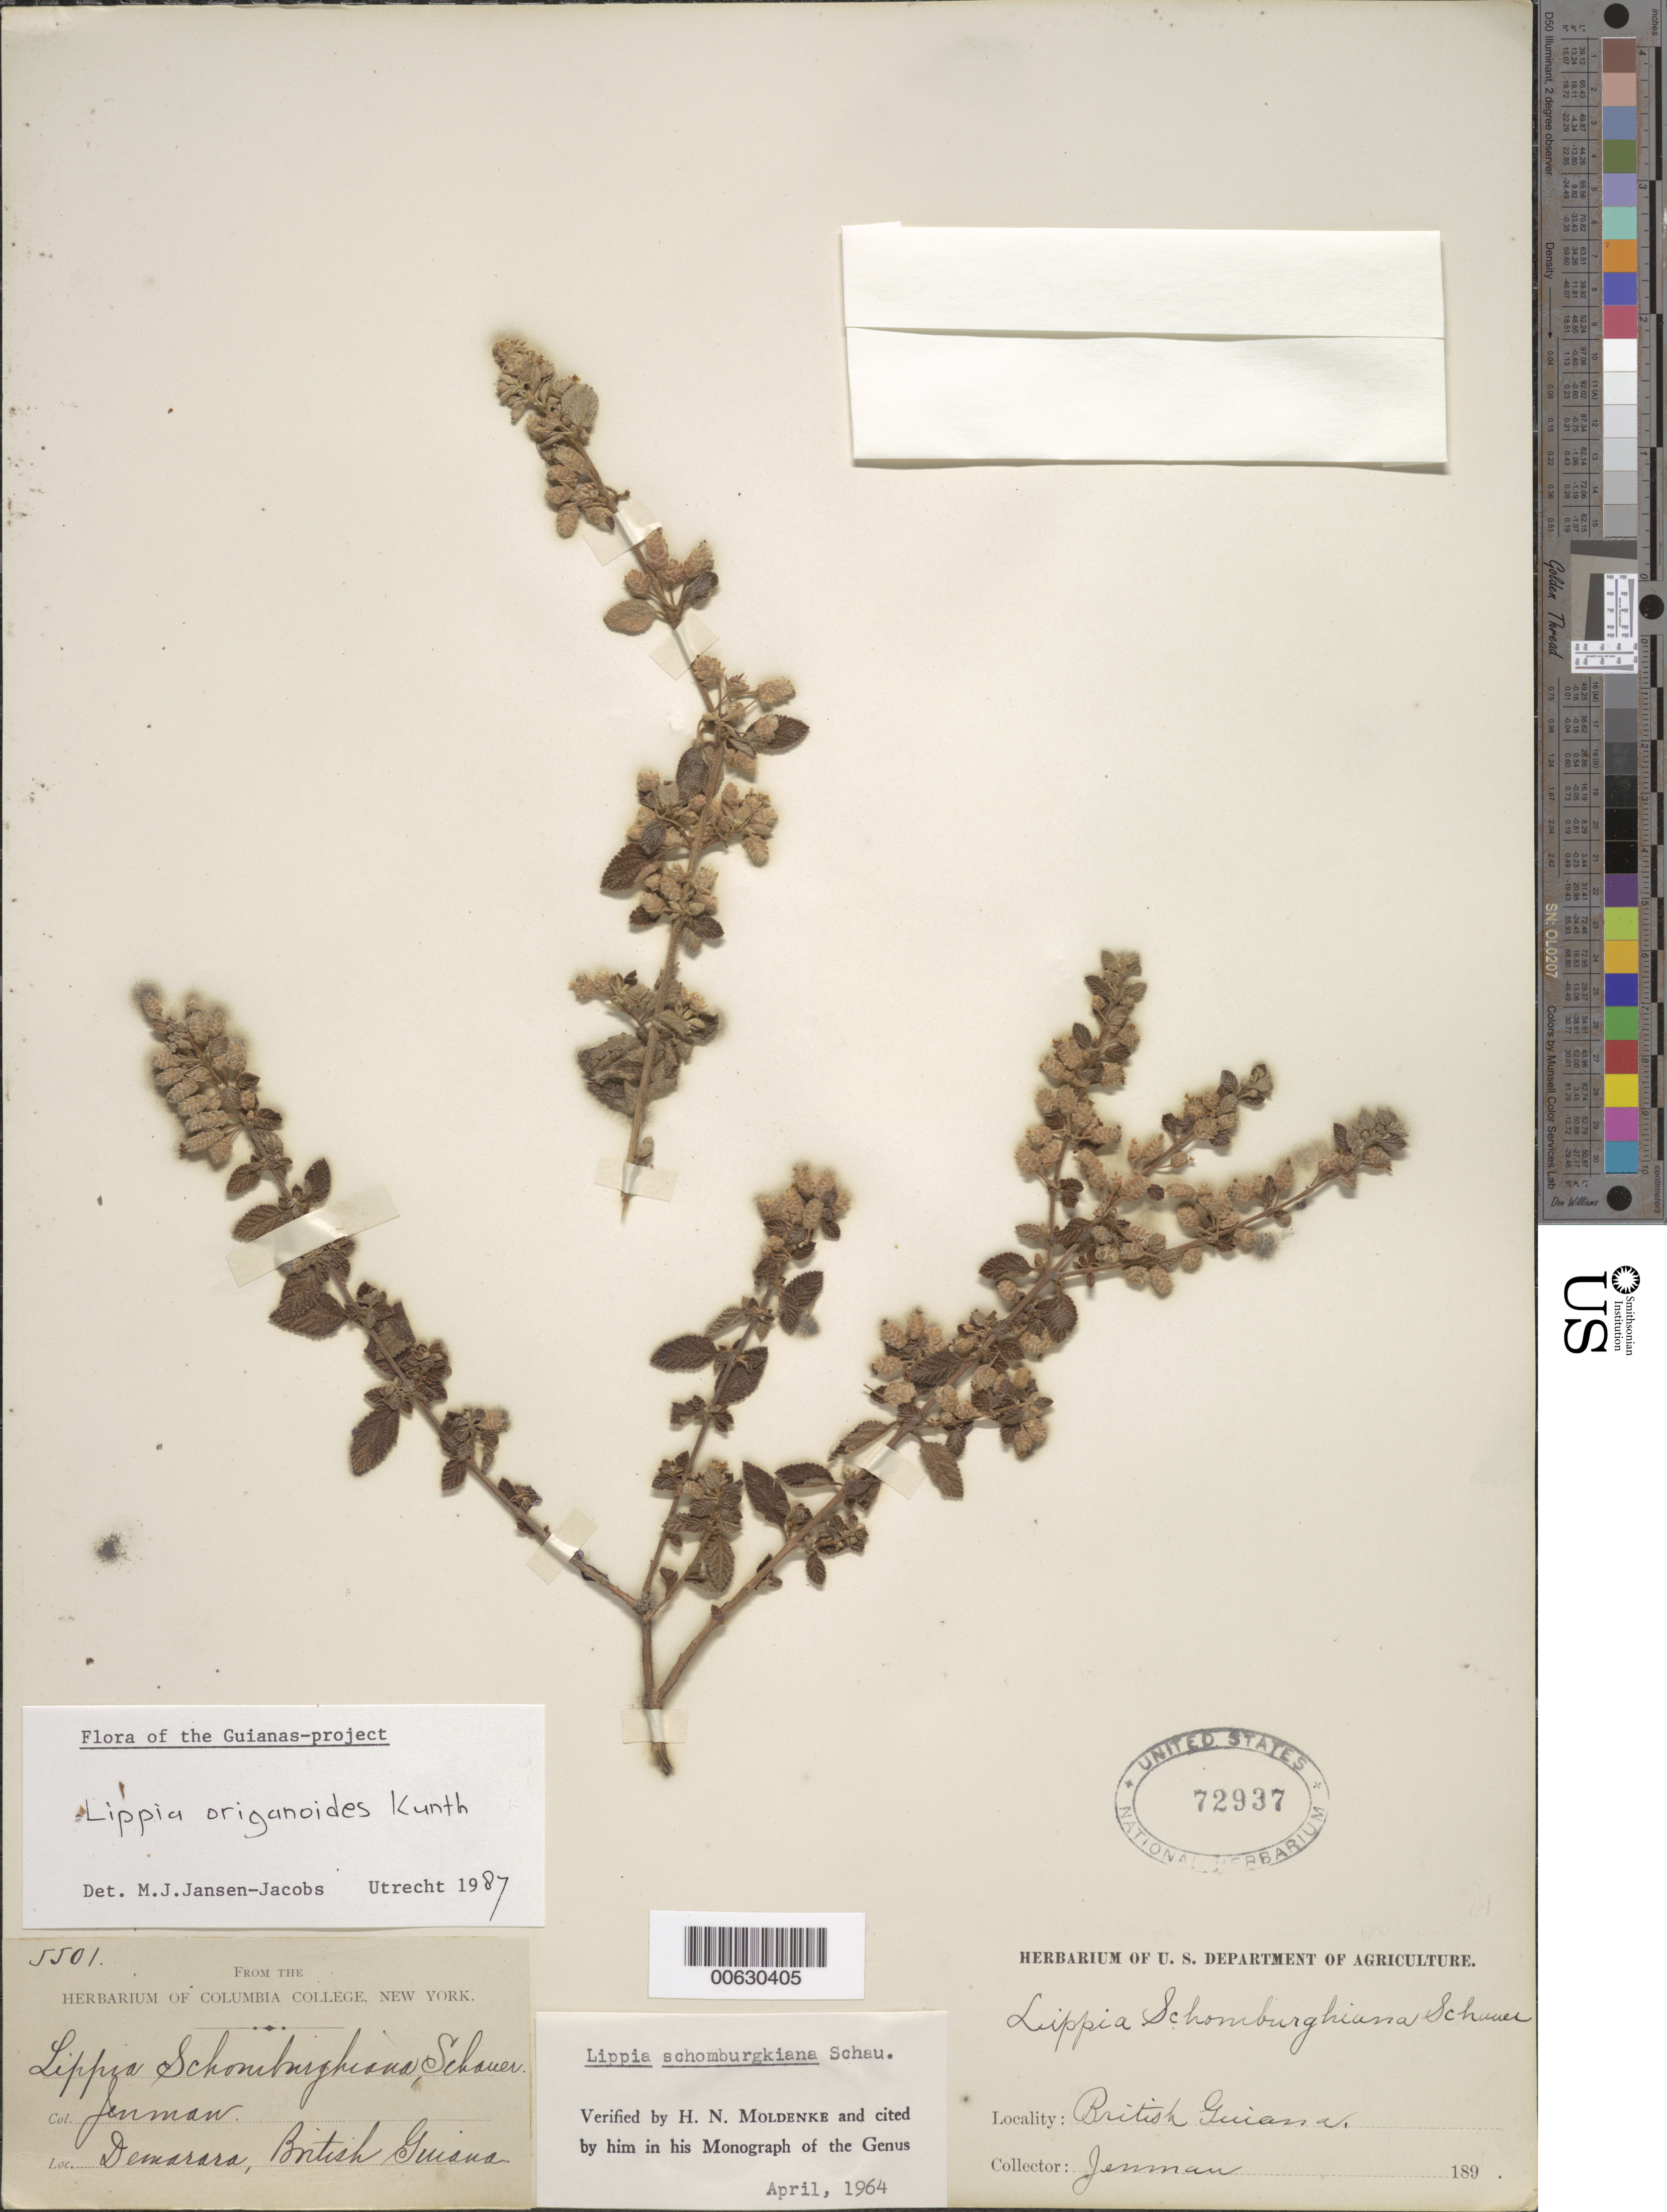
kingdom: Plantae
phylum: Tracheophyta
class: Magnoliopsida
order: Lamiales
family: Verbenaceae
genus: Lippia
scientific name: Lippia origanoides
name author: Kunth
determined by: Jansen-Jacobs, M. J., (U), Nationaal Herbarium Nederland, Utrecht University branch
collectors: G. S. Jenman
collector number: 5501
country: Guyana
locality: Demerara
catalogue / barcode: US 72937